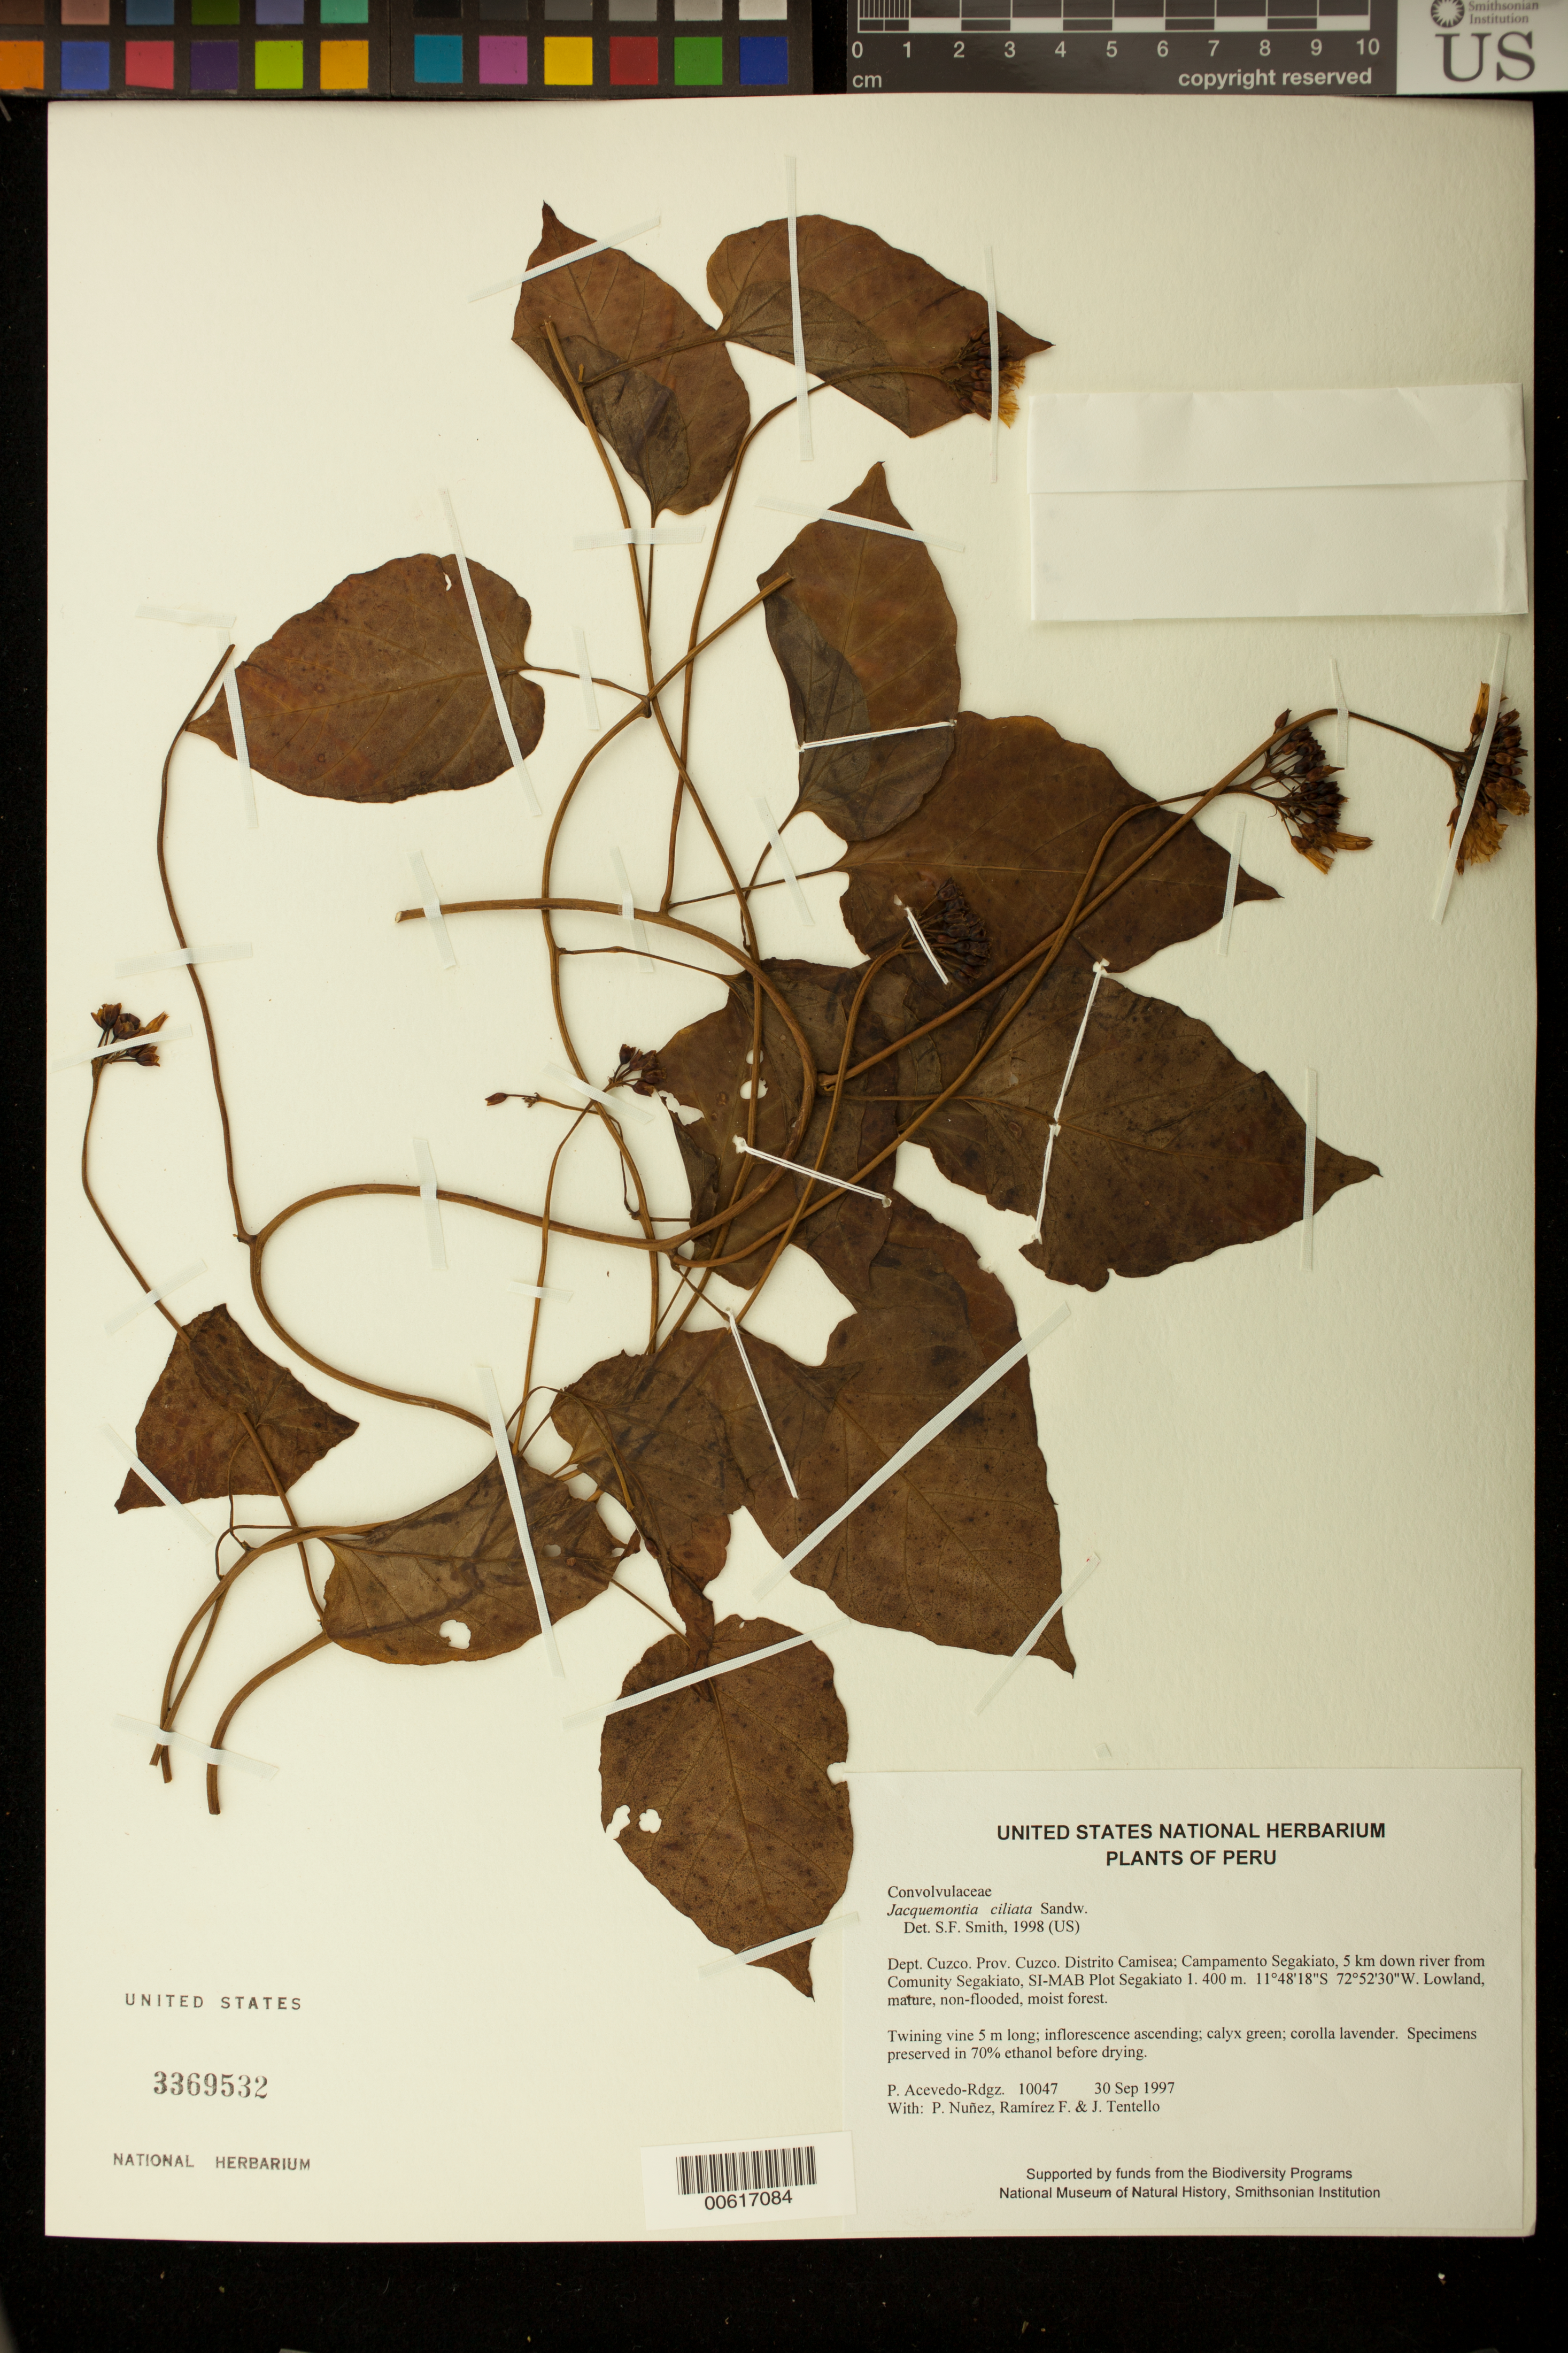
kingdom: Plantae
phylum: Tracheophyta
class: Magnoliopsida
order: Solanales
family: Convolvulaceae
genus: Jacquemontia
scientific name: Jacquemontia ciliata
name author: Sandwith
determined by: Smith, Stephen F., (US), NMNH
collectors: P. Acevedo-Rodr., P. Nuñez V., F. Ramirez & J. Tentello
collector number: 10047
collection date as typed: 30 Sep 1997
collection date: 1997-09-30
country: Peru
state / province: Cusco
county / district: Cusco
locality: Distrito Camisea; Campamento Segakiato, 5 km down river from Comunity Segakiato, SI-MAB Plot Segakiato 1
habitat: Lowland, mature, non-flooded, moist forest.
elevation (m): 400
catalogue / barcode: US 3369532